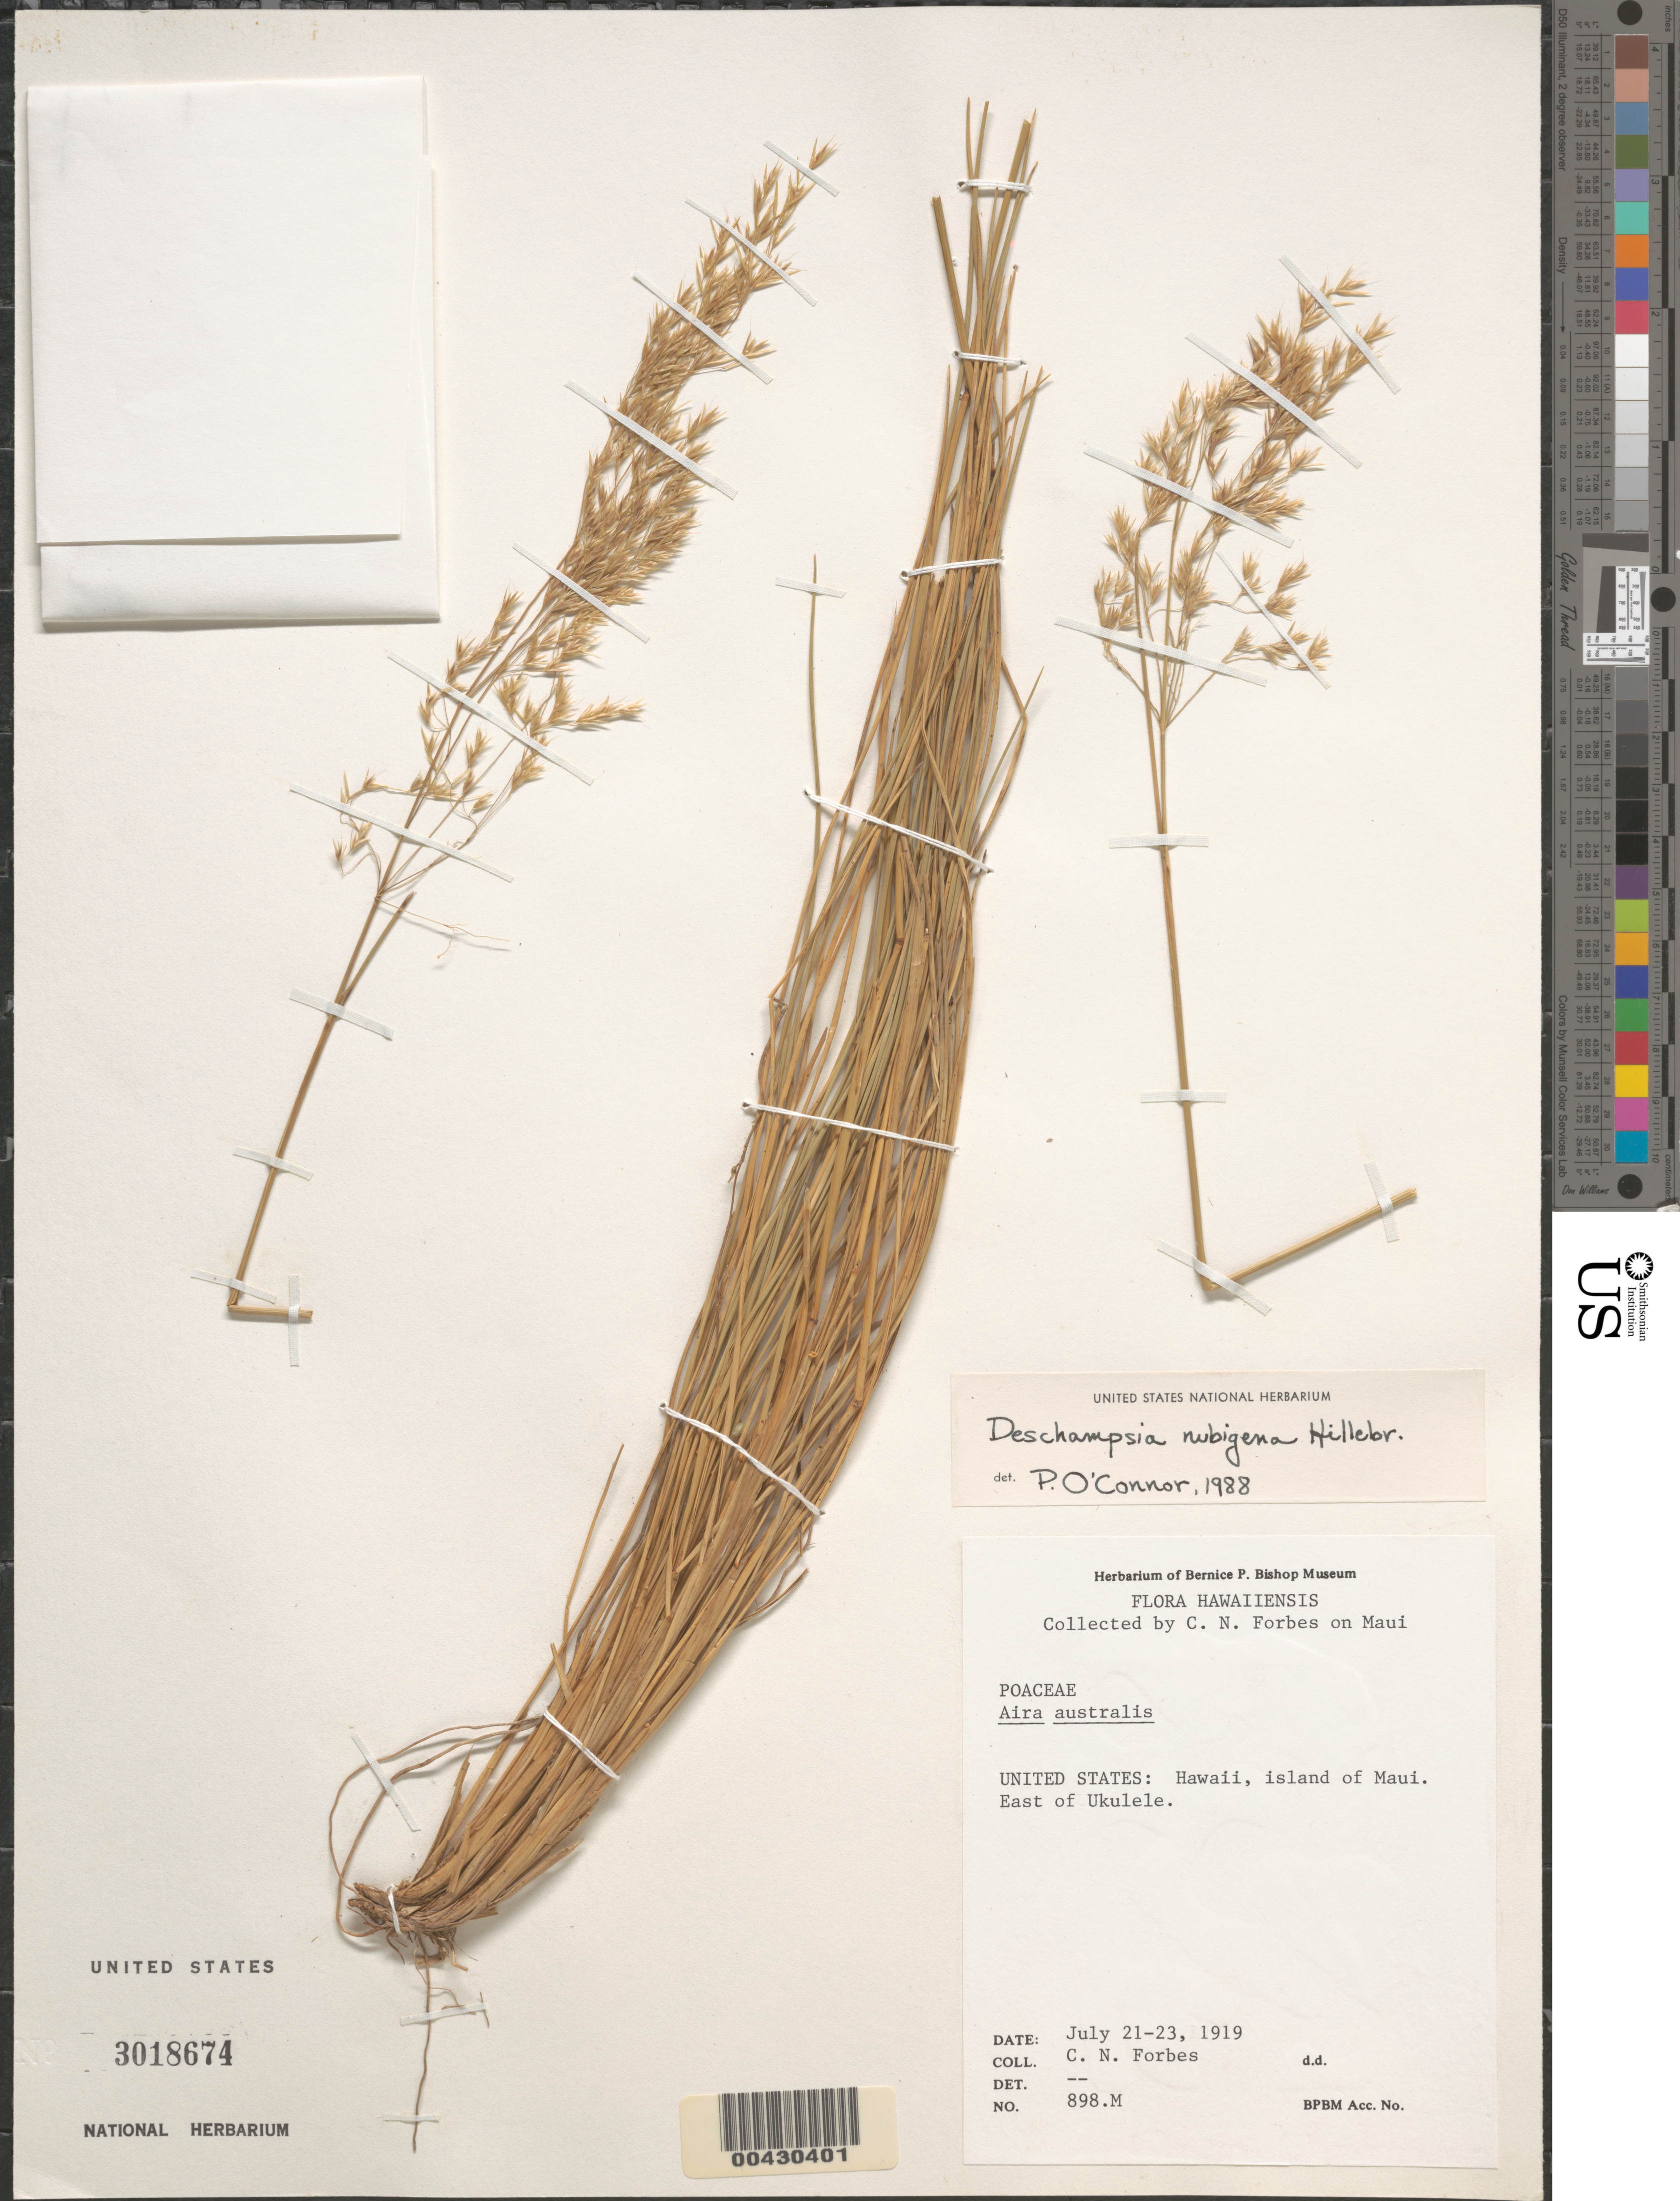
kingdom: Plantae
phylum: Tracheophyta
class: Liliopsida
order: Poales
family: Poaceae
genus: Deschampsia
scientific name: Deschampsia nubigena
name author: Hillebr.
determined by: O'Connor, P.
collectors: C. N. Forbes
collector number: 898.M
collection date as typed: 21 Jul 1919 to 23 Jul 1919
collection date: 1919-07-21/1919-07-23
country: United States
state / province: Hawaii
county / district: Maui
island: Maui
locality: East of Ukulele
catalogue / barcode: US 3018674